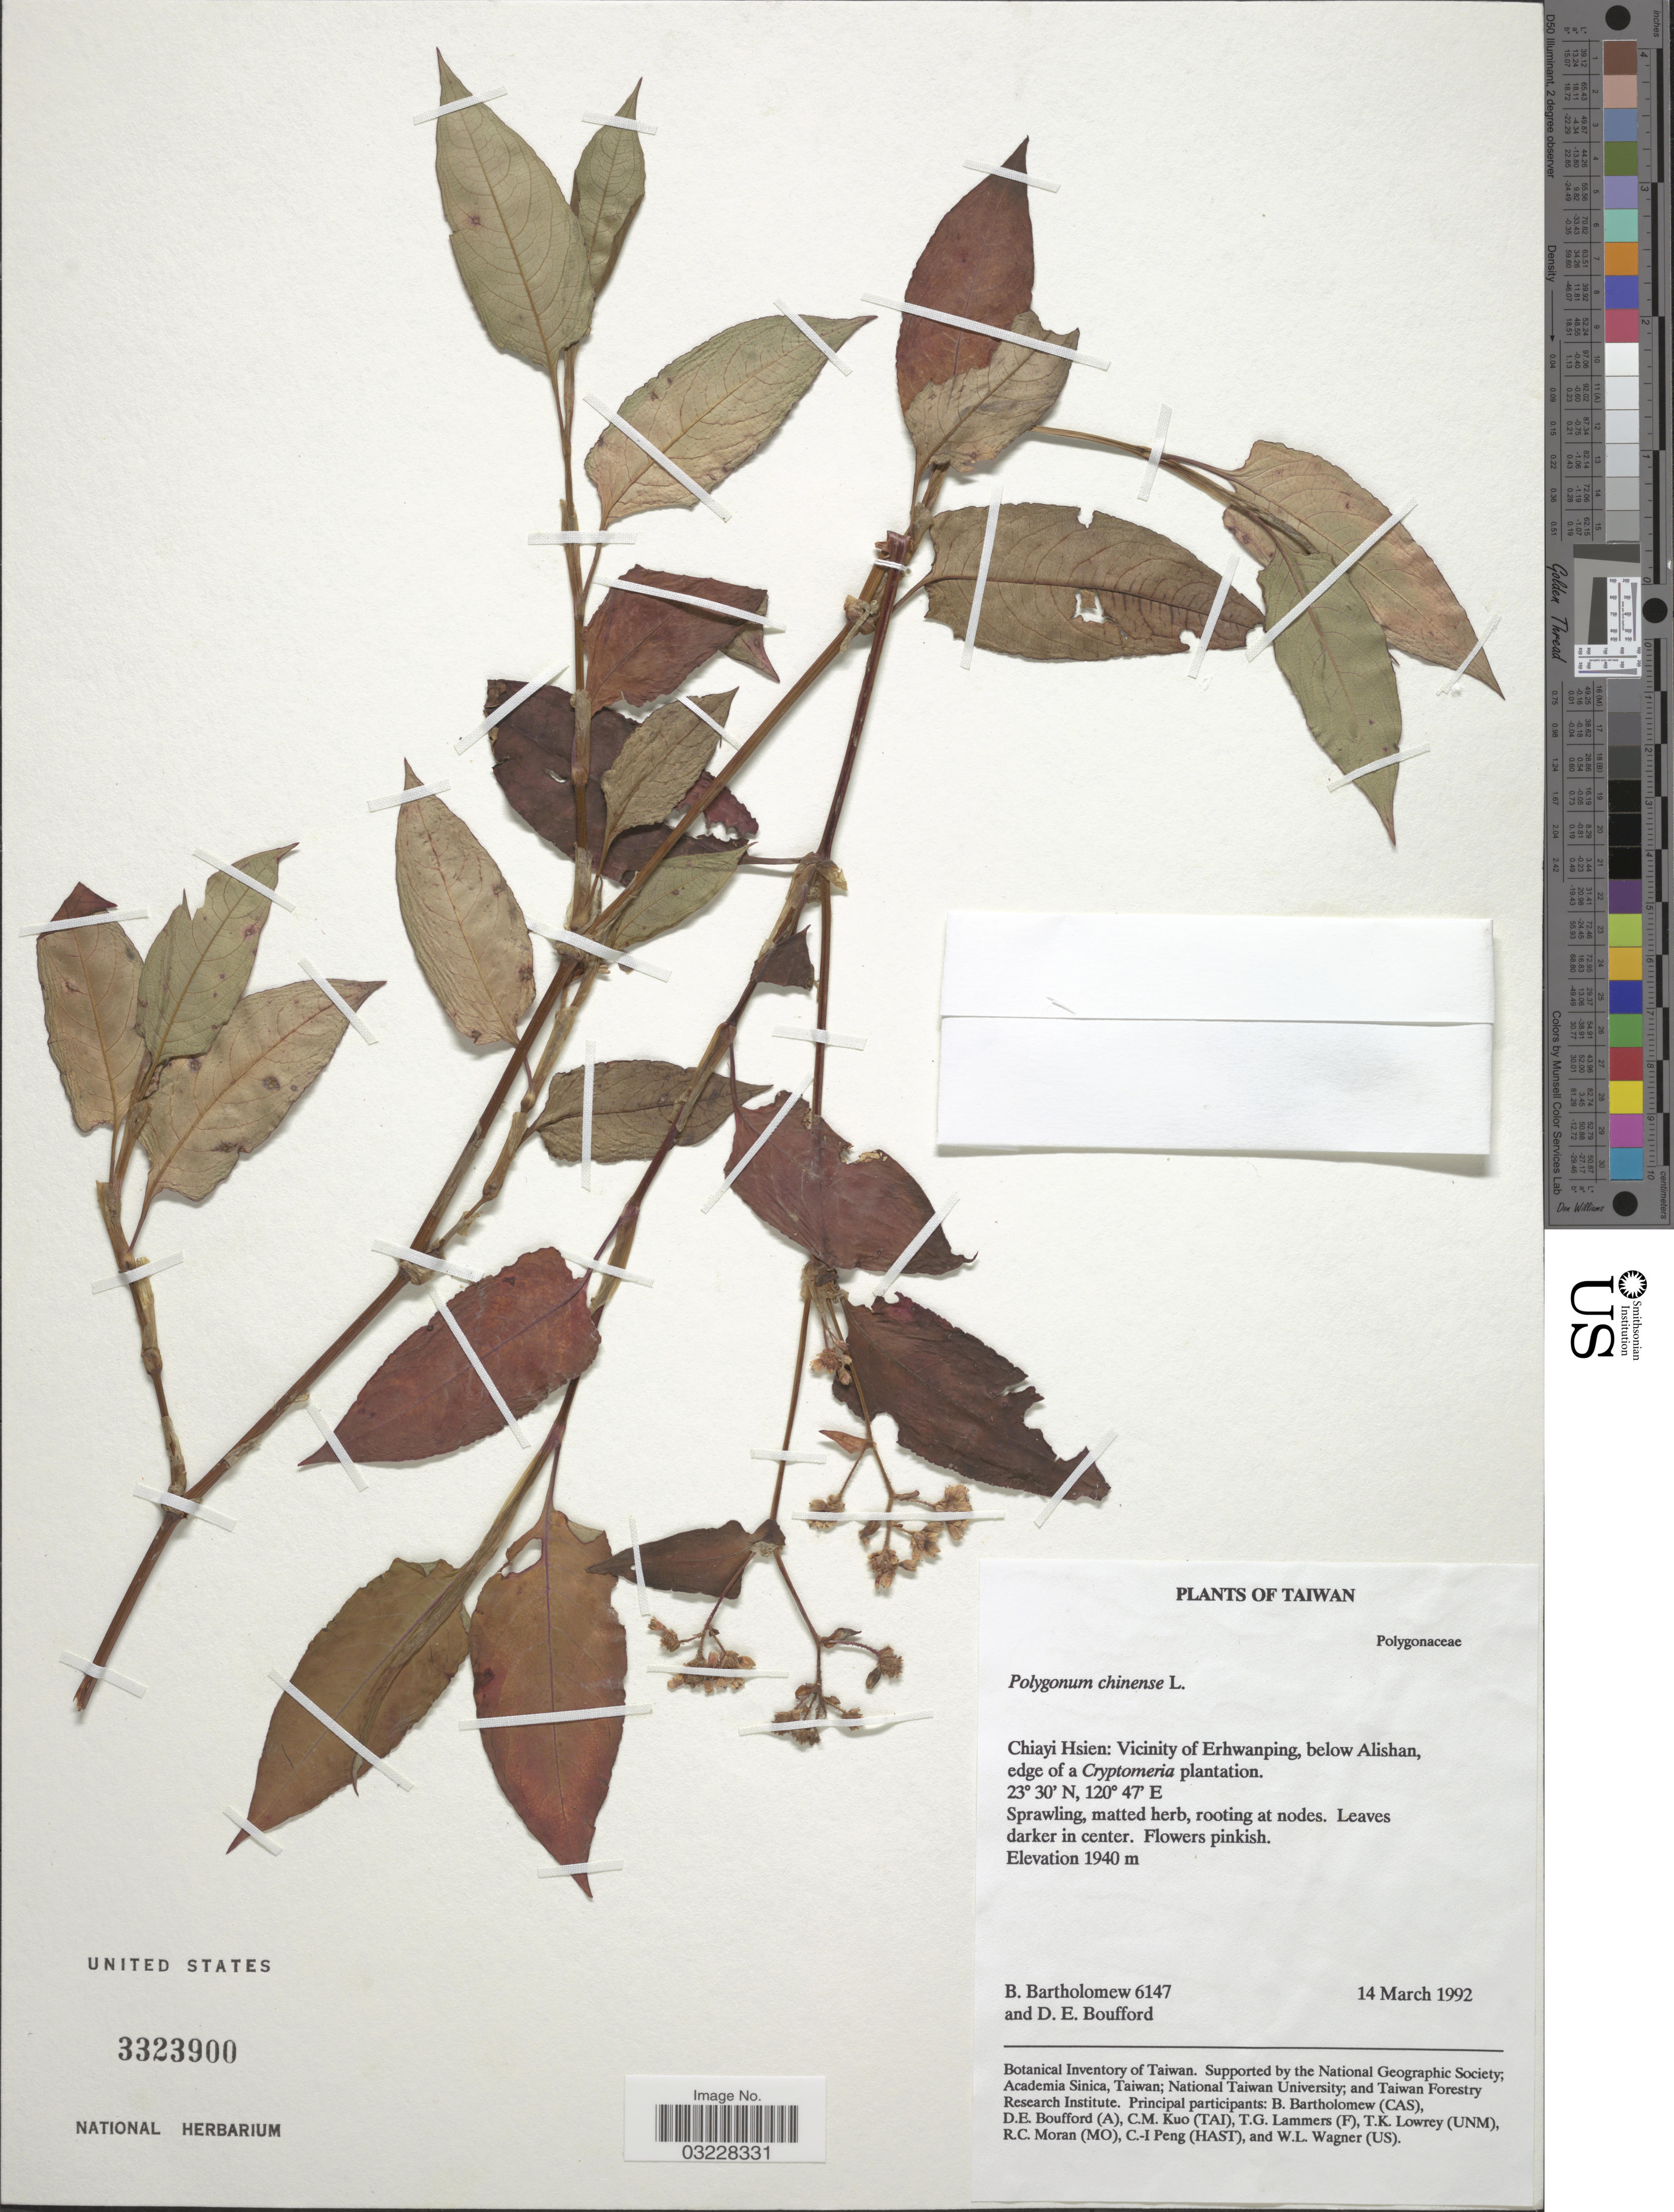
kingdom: Plantae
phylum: Tracheophyta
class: Magnoliopsida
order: Caryophyllales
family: Polygonaceae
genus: Polygonum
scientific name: Polygonum chinense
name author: L.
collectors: B. Bartholomew & D. E. Boufford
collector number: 6147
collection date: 1992-03-14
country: Taiwan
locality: Chiayi Hsien: Vicinity of Erhwanping, below Alishan.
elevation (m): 1940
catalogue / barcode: US 3323900